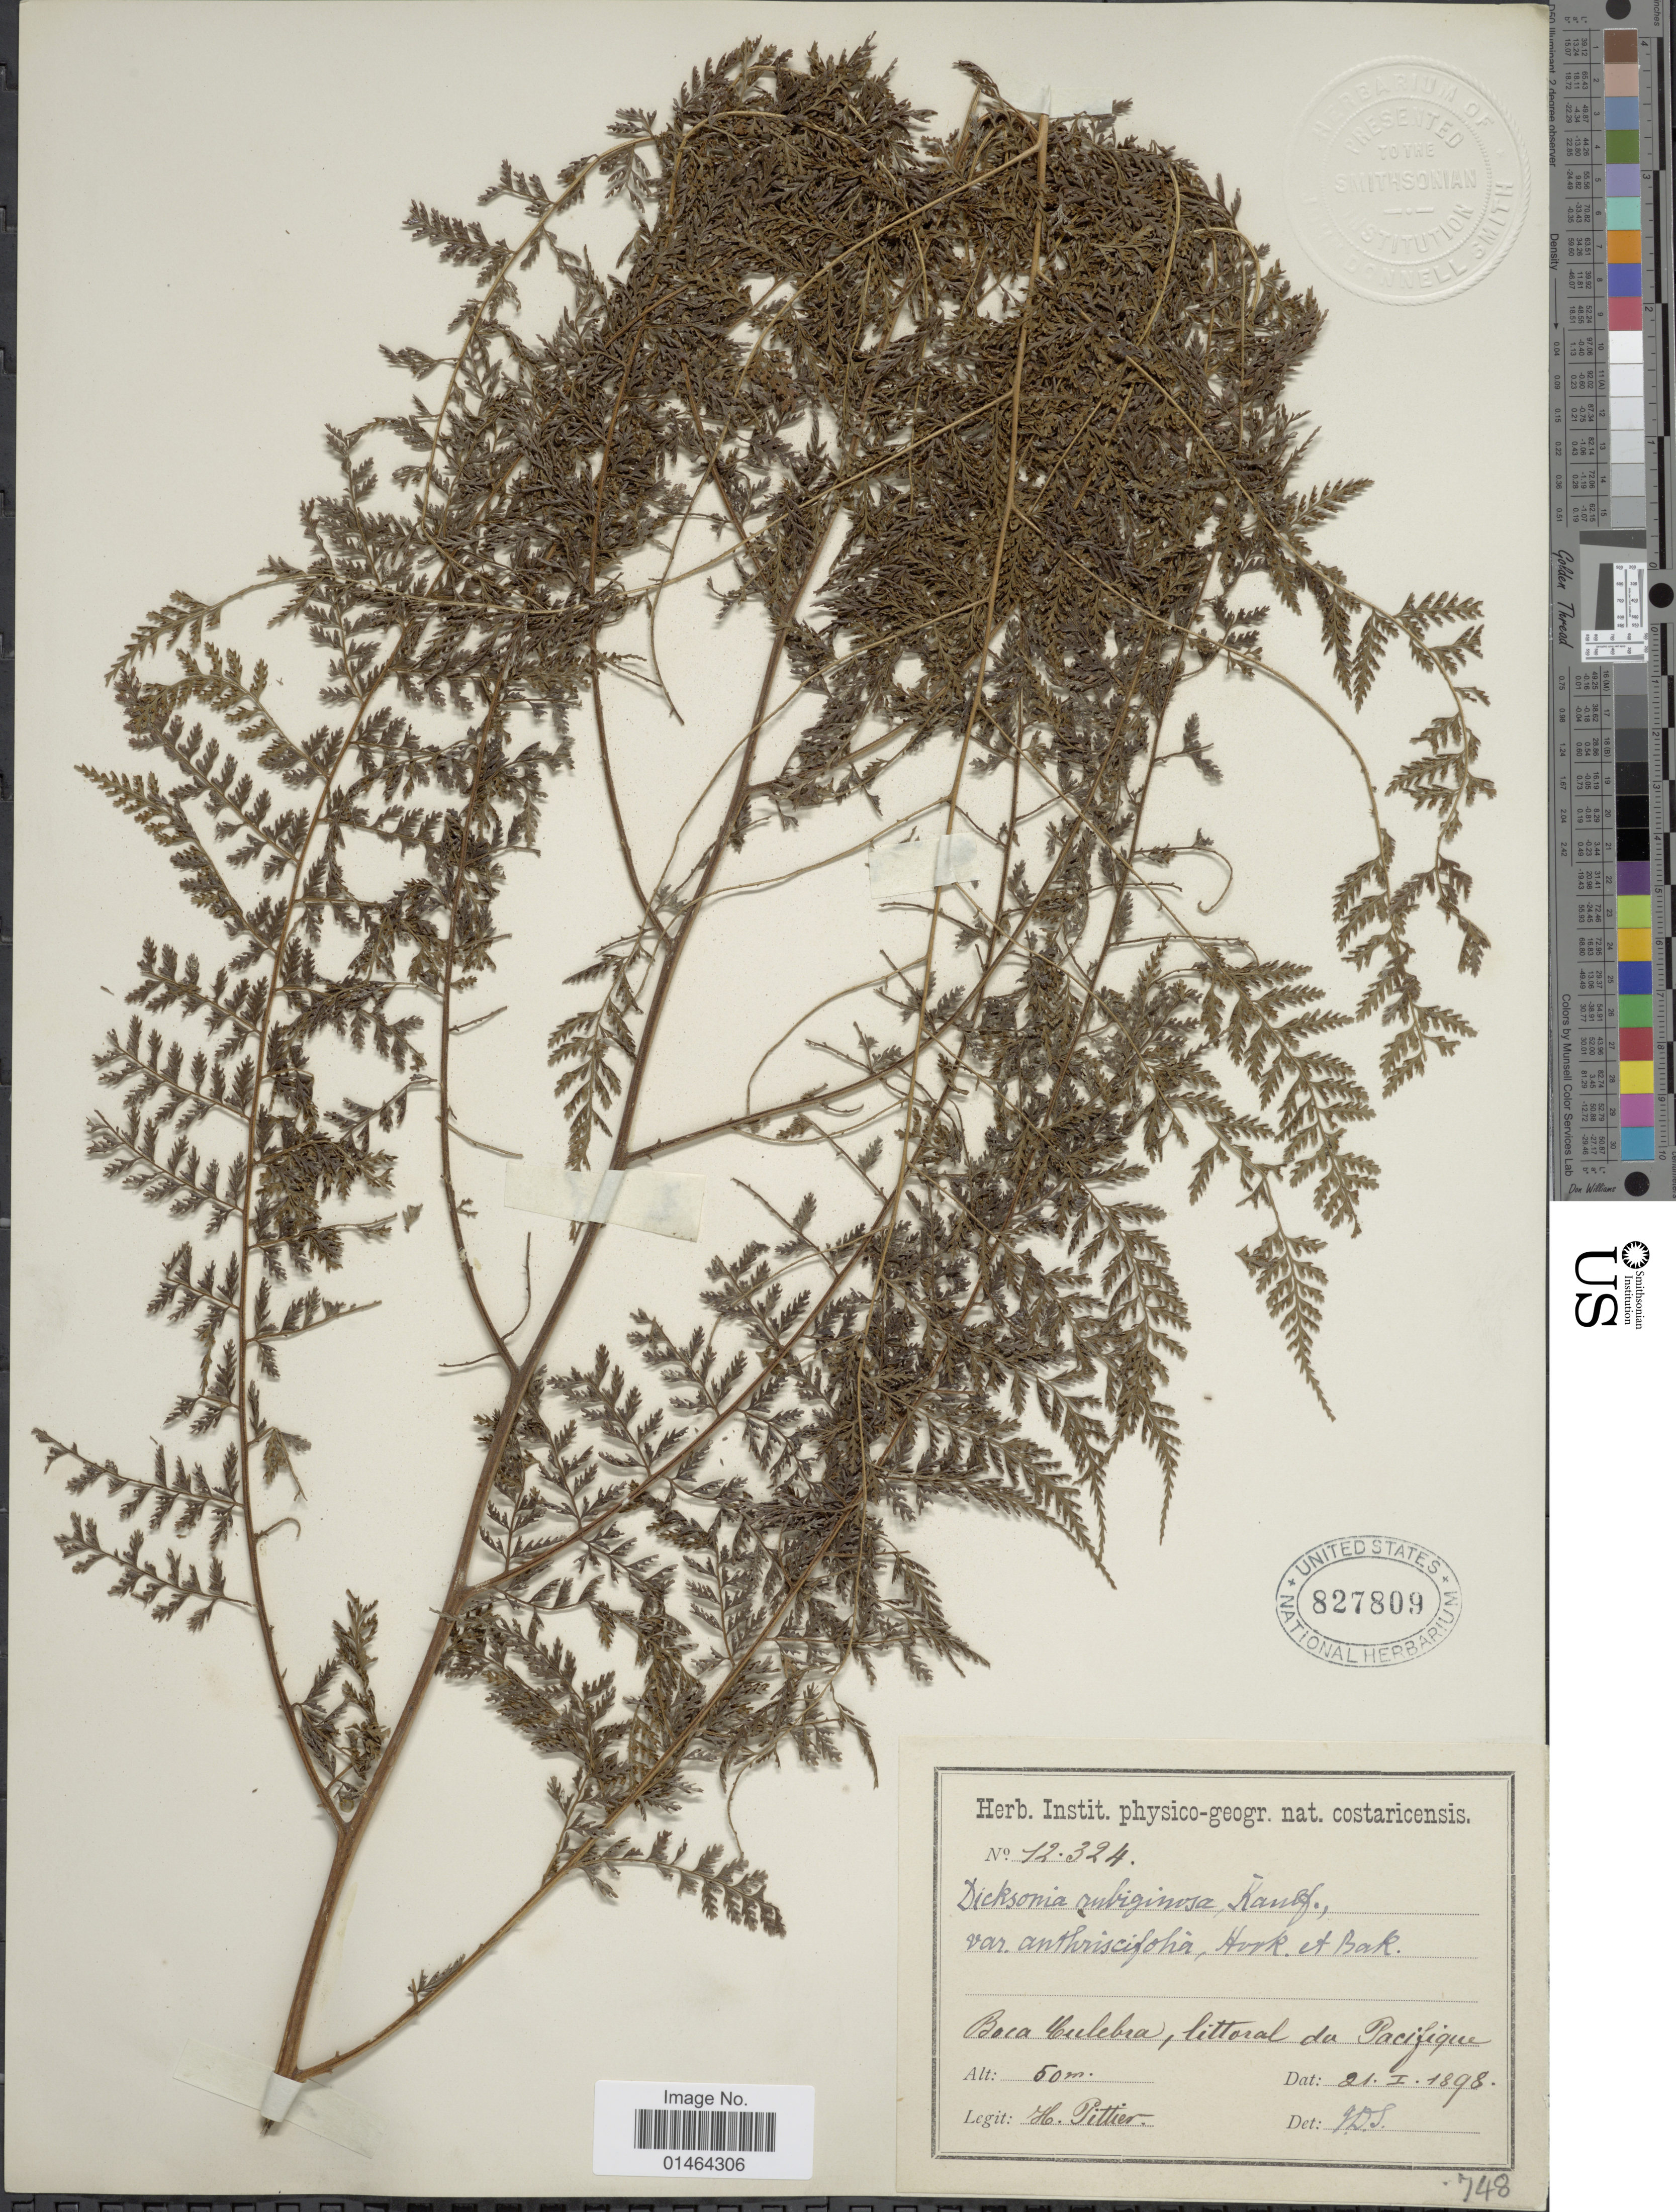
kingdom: Plantae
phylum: Tracheophyta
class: Polypodiopsida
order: Polypodiales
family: Dennstaedtiaceae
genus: Dennstaedtia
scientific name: Dennstaedtia spinosa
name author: Mickel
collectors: H. F. Pittier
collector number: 12324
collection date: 1898-01-21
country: Costa Rica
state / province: Puntarenas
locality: Boca Culebra, littoral du Pacifique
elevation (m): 50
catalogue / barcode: US 827809